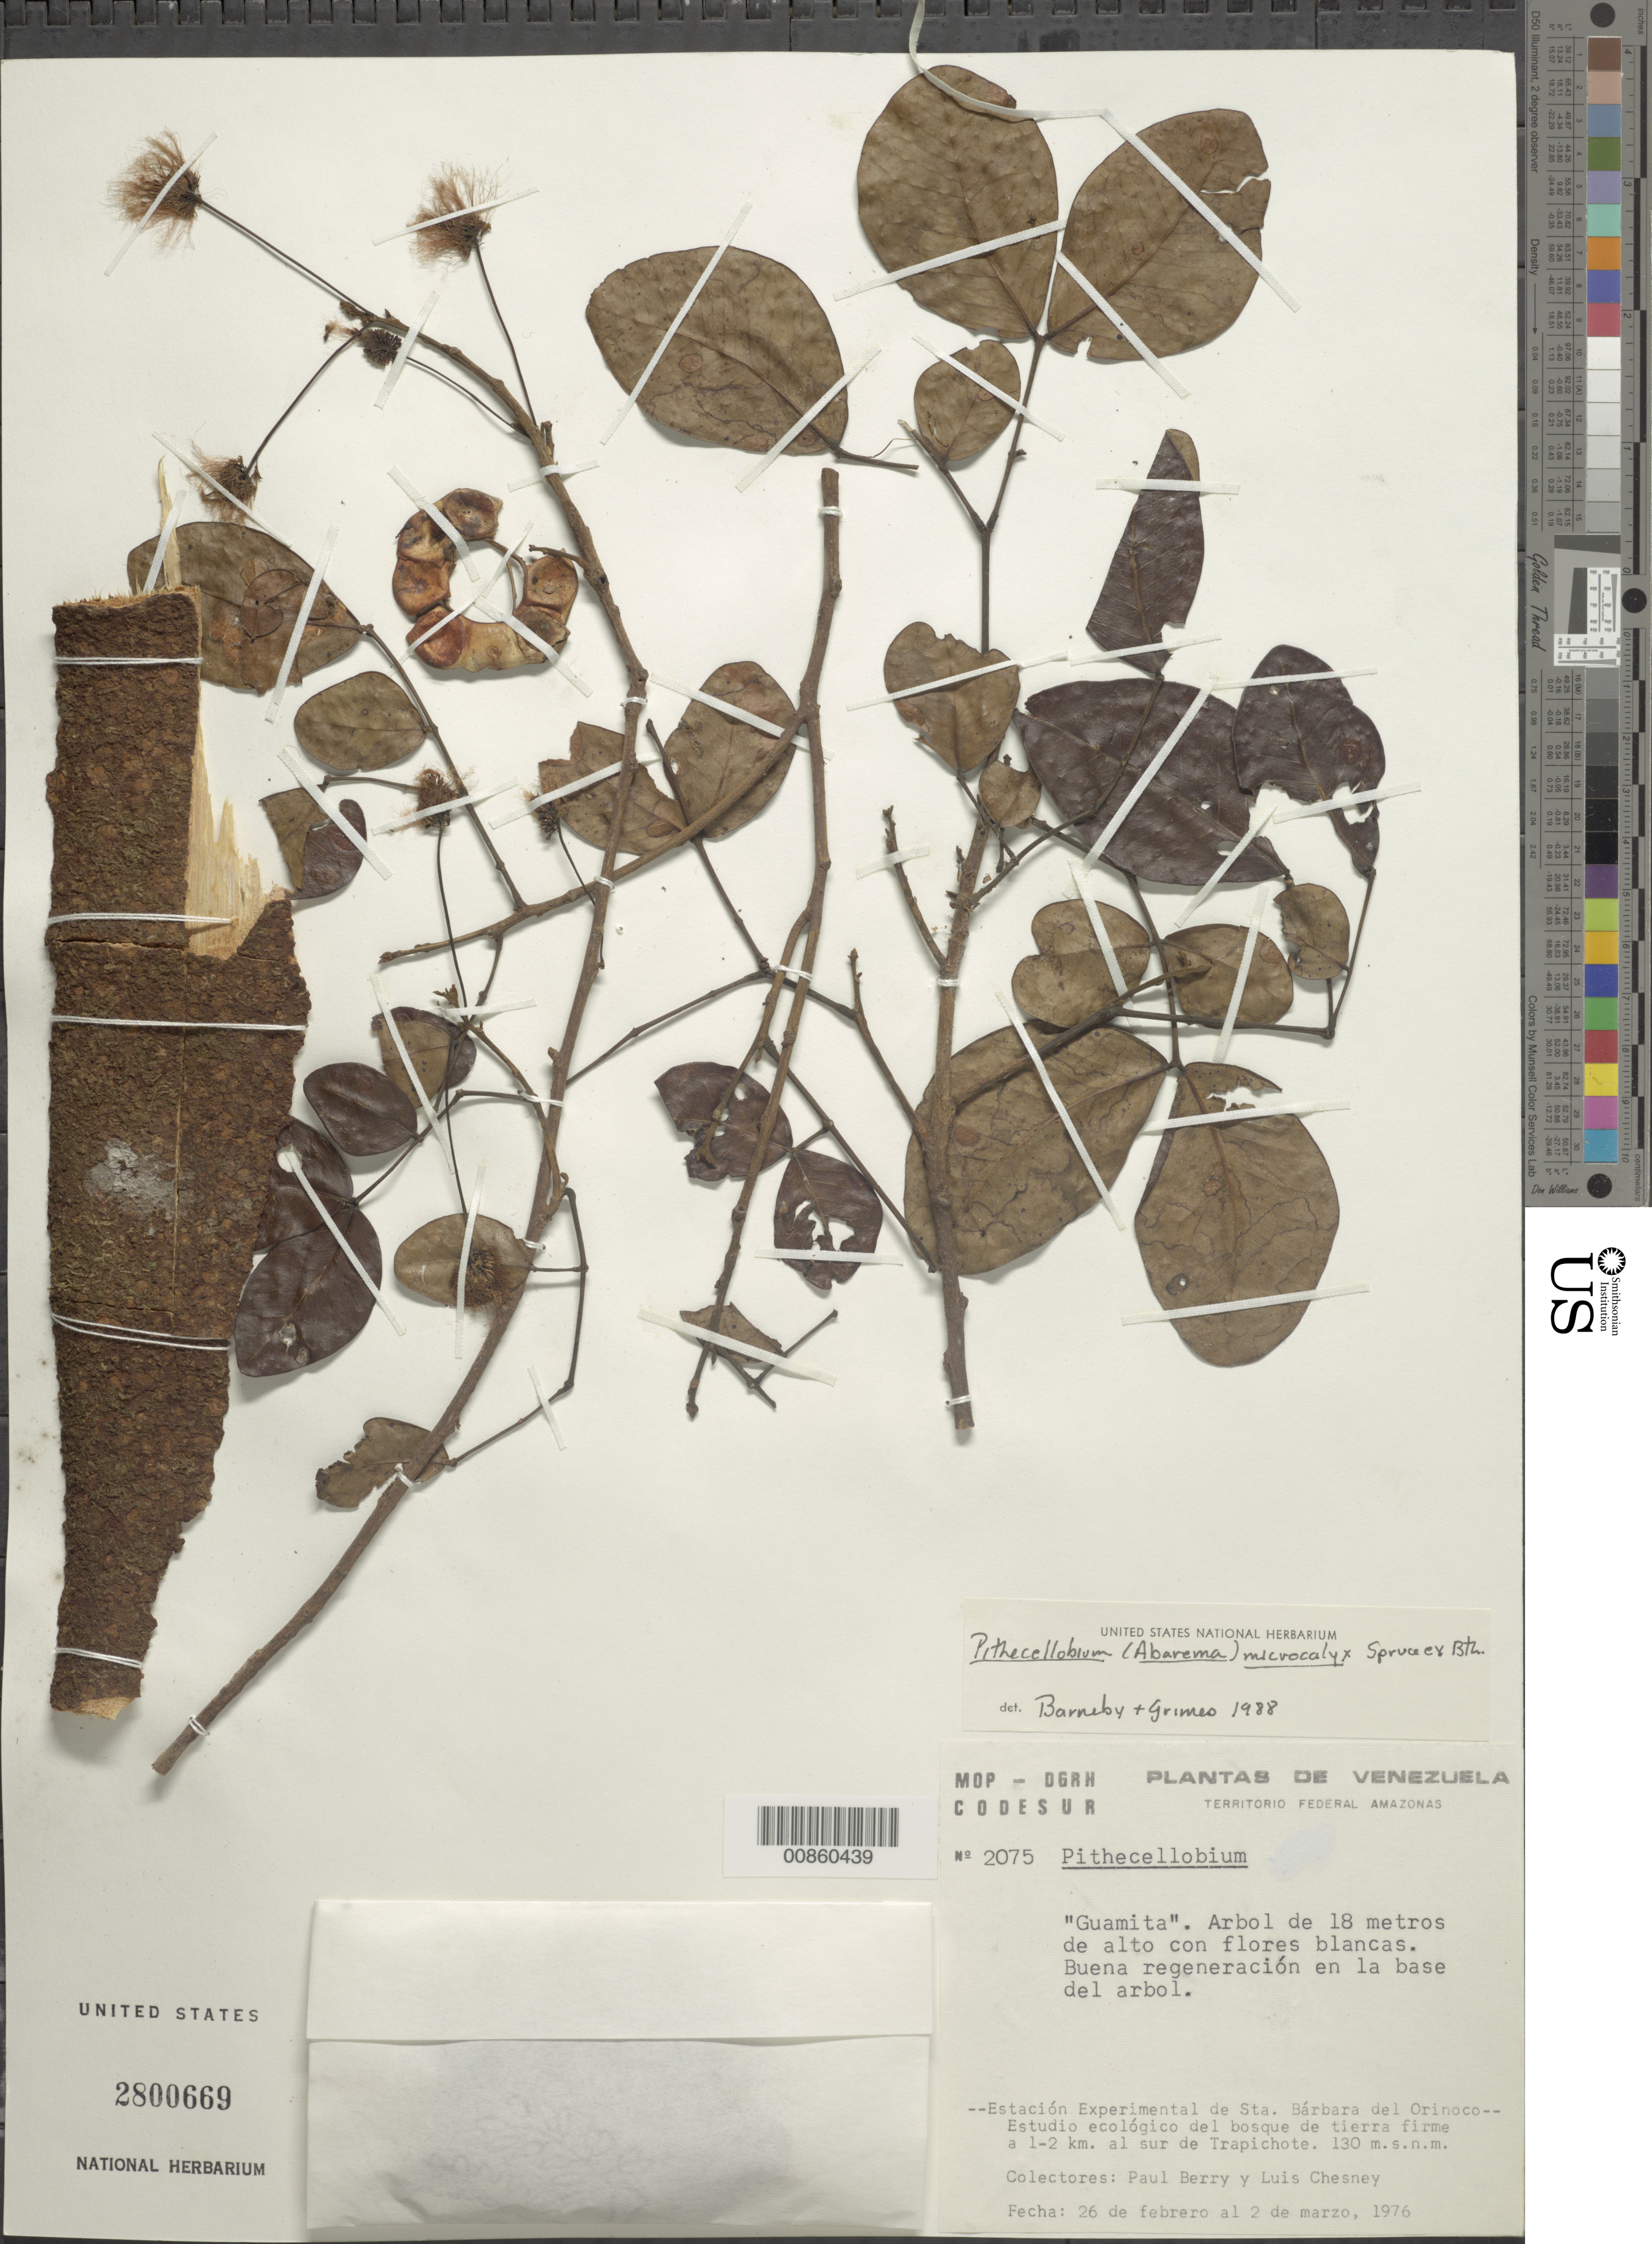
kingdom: Plantae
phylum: Tracheophyta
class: Magnoliopsida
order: Fabales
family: Fabaceae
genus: Abarema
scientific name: Abarema microcalyx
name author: (Spruce ex Benth.) Barneby & J.W. Grimes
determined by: Barneby, R. C.; Grimes, J. W.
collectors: P. E. Berry & L. Chesney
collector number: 2075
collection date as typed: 26-Feb-76 to 2-Mar-76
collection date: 1976-02-26/1976-03-02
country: Venezuela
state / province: Amazonas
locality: Estacion Experimental de Sta. Barbara del Orinoco, a 1-2 km al sur de Trapichote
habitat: Bosque de tierra firme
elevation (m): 130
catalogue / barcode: US 2800669